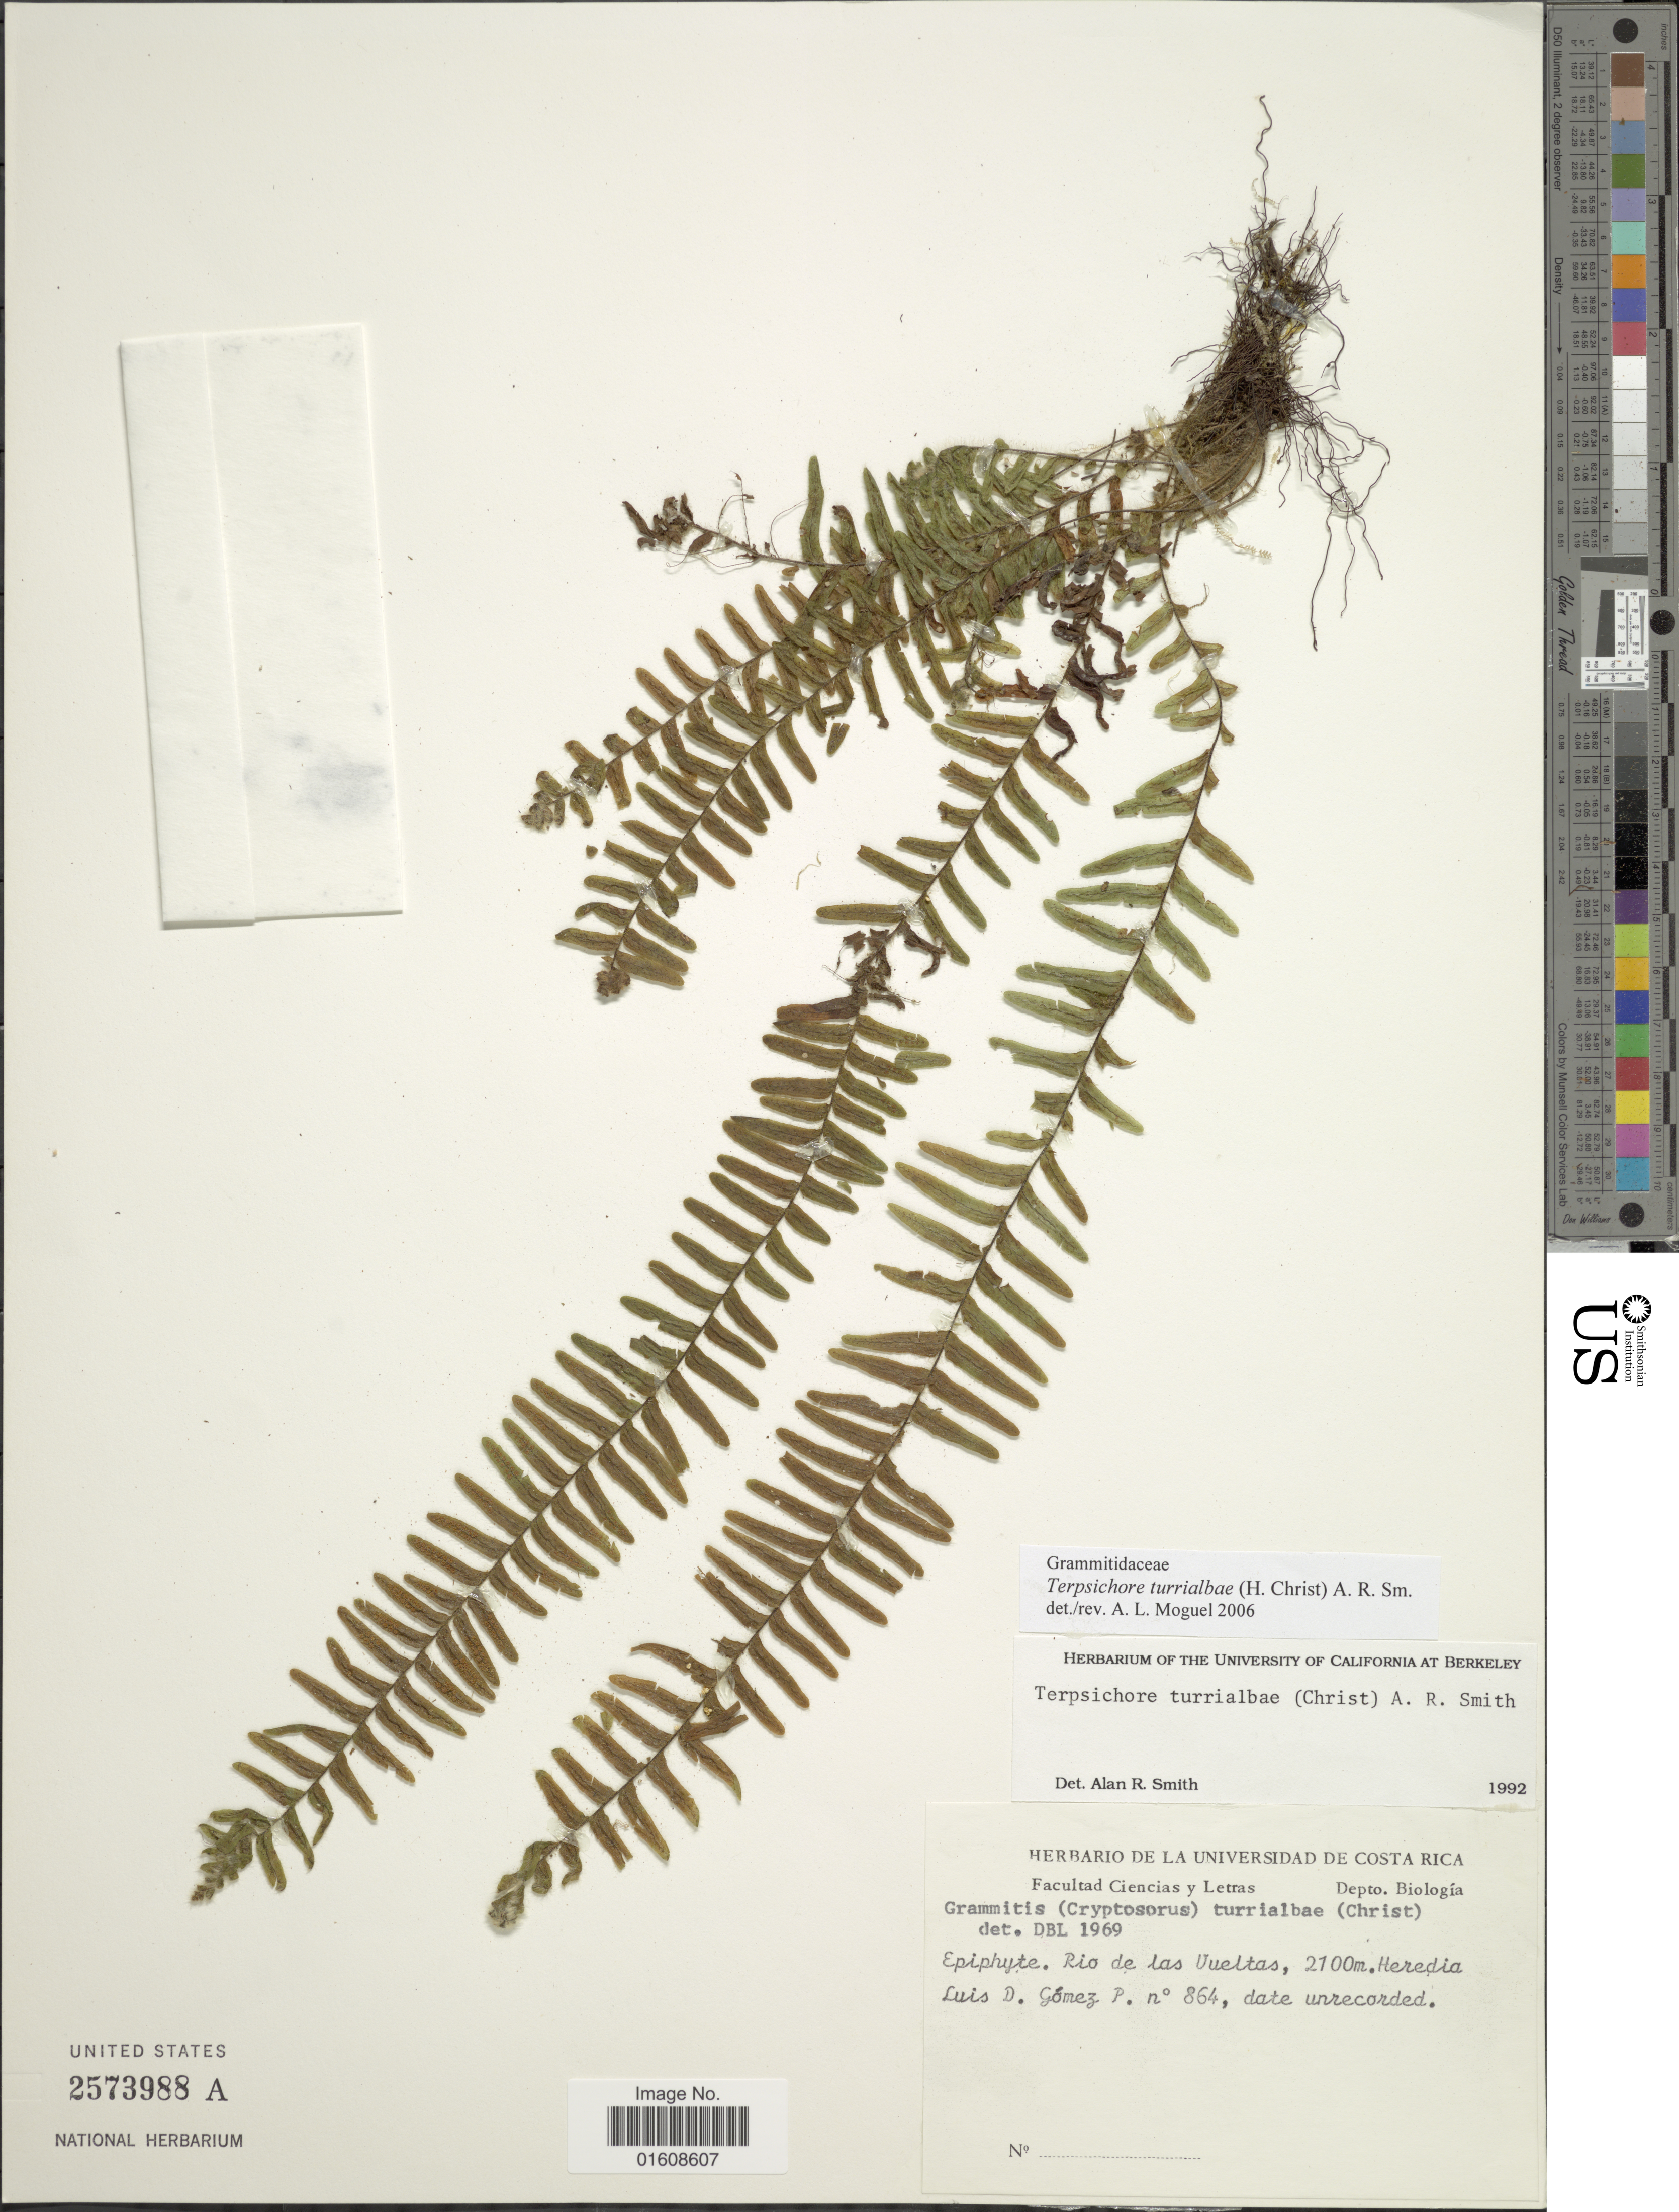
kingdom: Plantae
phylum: Tracheophyta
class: Polypodiopsida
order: Polypodiales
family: Polypodiaceae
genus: Alansmia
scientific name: Alansmia turrialbae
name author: (Christ) Moguel & M. Kessler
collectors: L. D. Gómez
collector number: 864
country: Costa Rica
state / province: Heredia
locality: Rio de las Vueltas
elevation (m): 2100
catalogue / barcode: US 2573988A